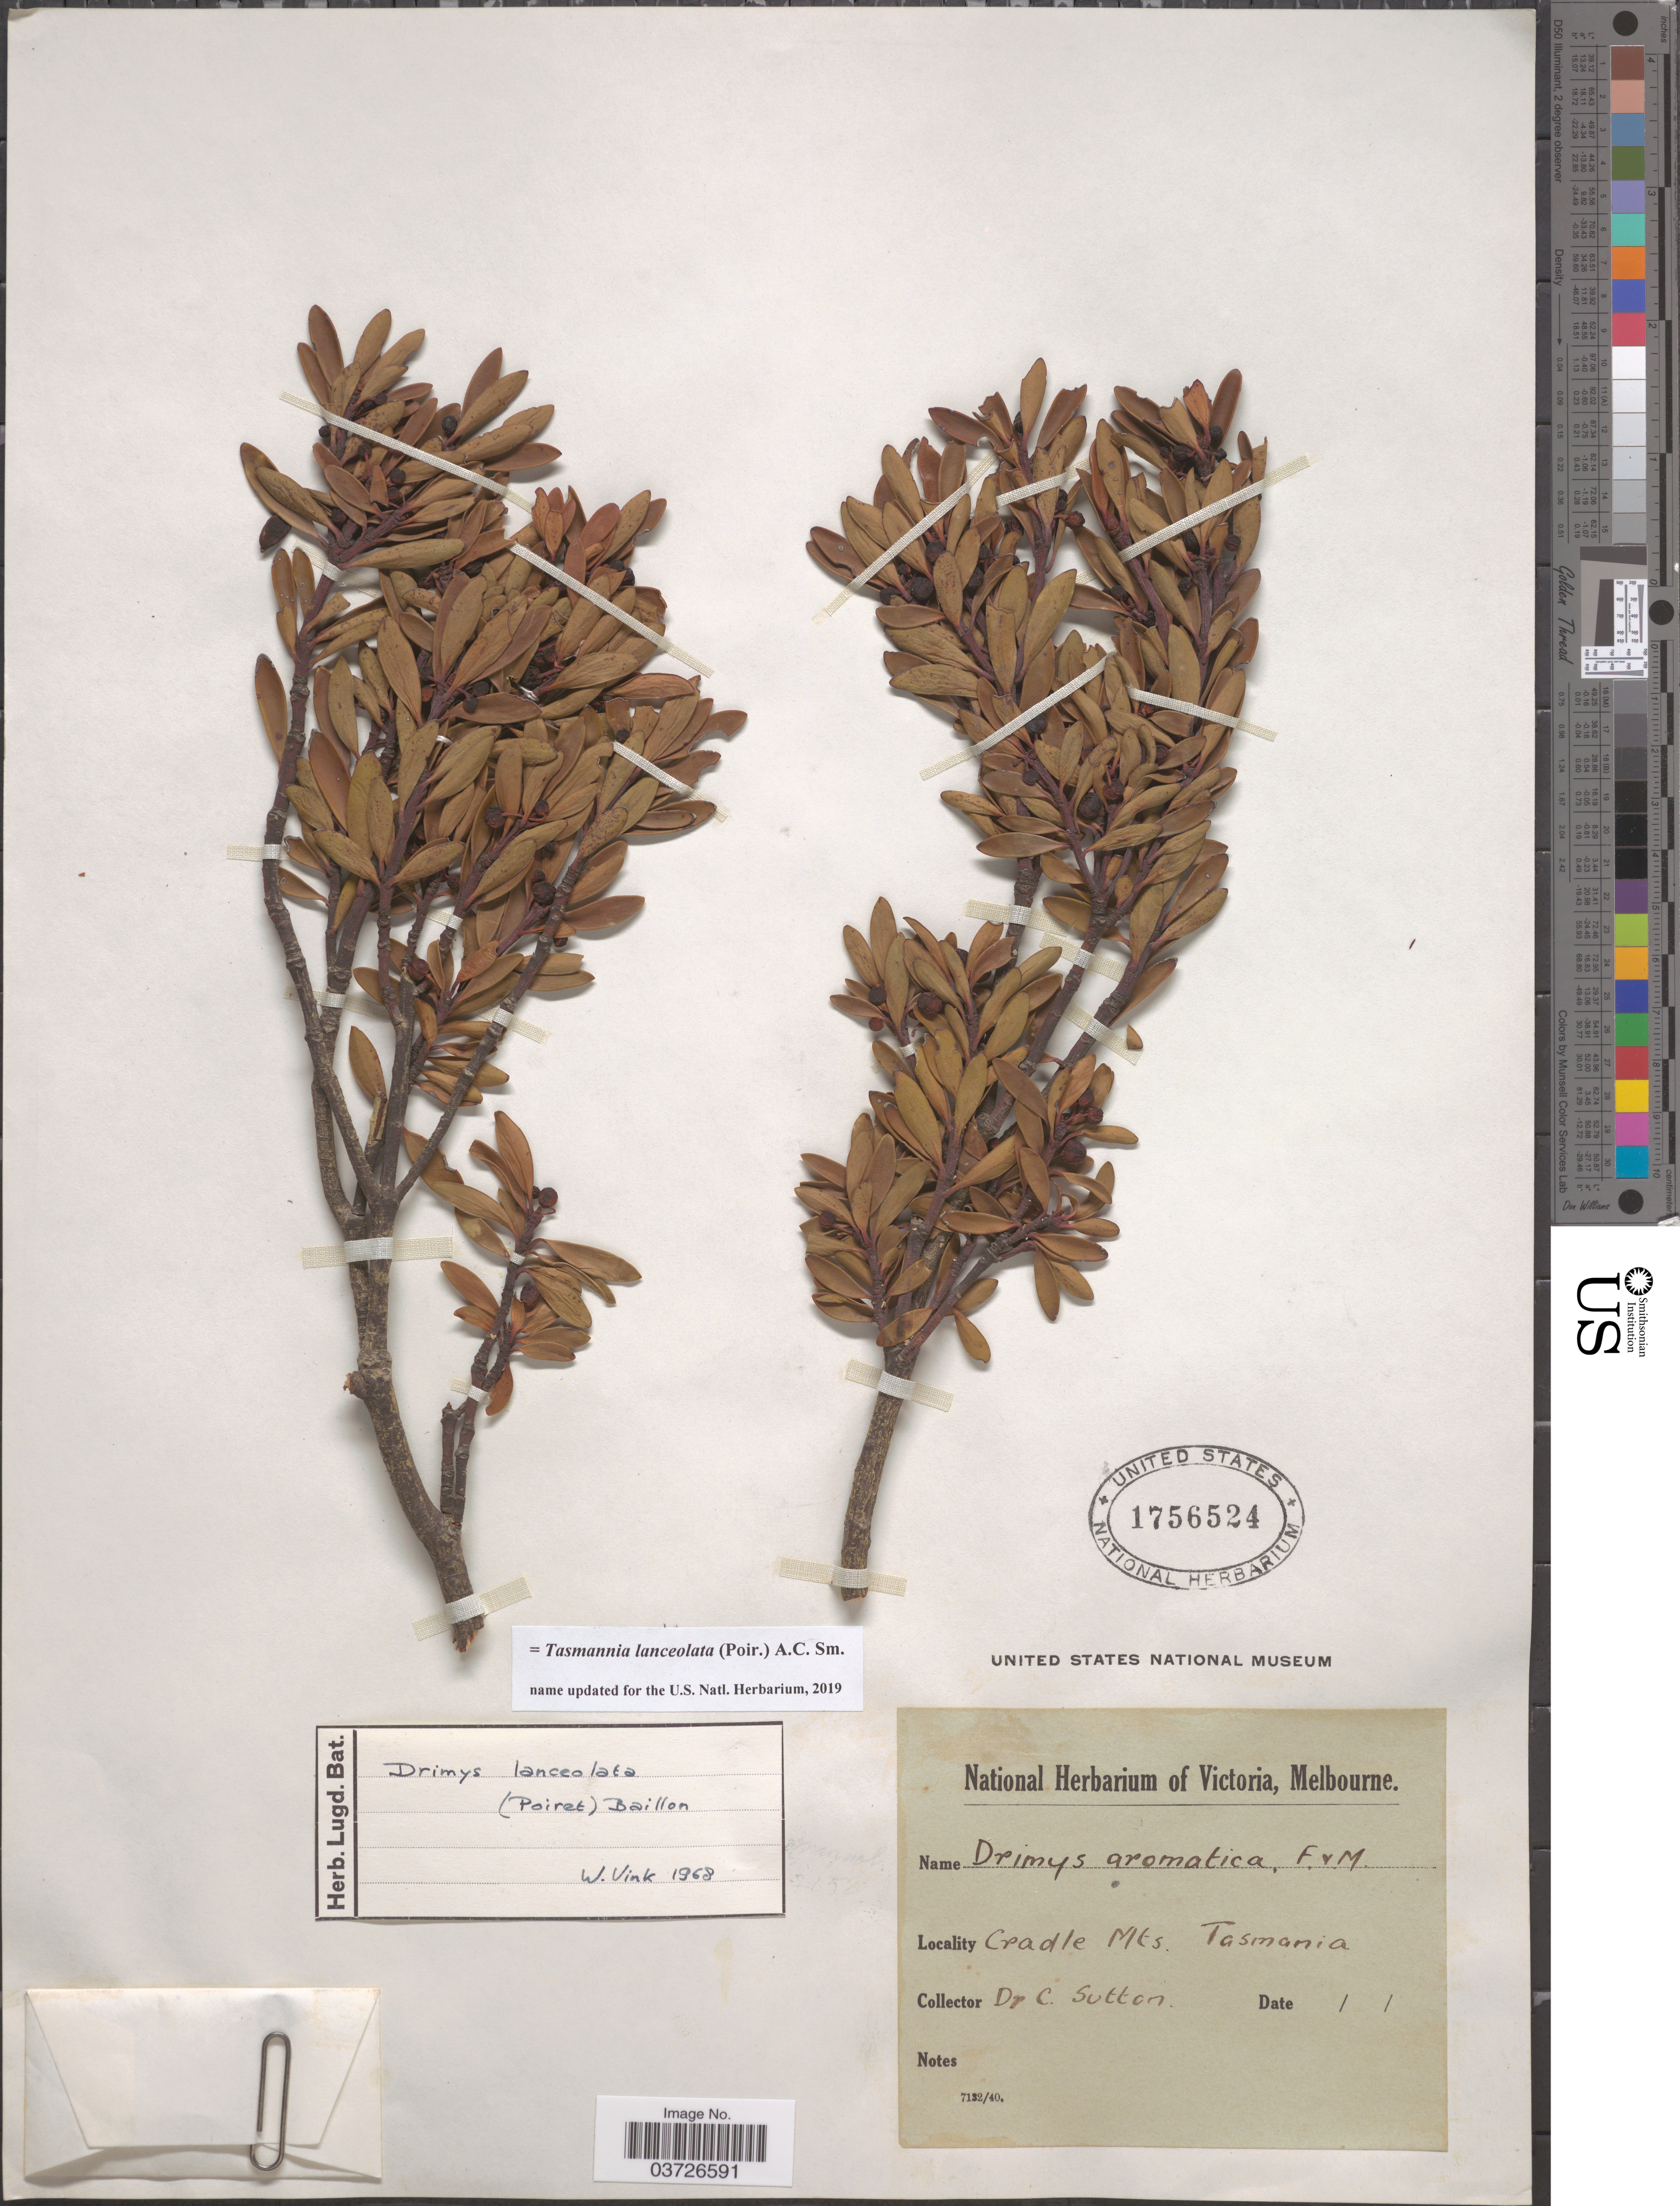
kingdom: Plantae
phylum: Tracheophyta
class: Magnoliopsida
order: Canellales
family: Winteraceae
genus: Tasmannia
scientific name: Tasmannia lanceolata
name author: (Poir.) A.C. Sm.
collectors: C. Sutton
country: Australia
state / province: Tasmania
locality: Cradle Mts.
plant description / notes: Fruit temporarily sampled for micro-CT scanning.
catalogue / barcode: US 1756524